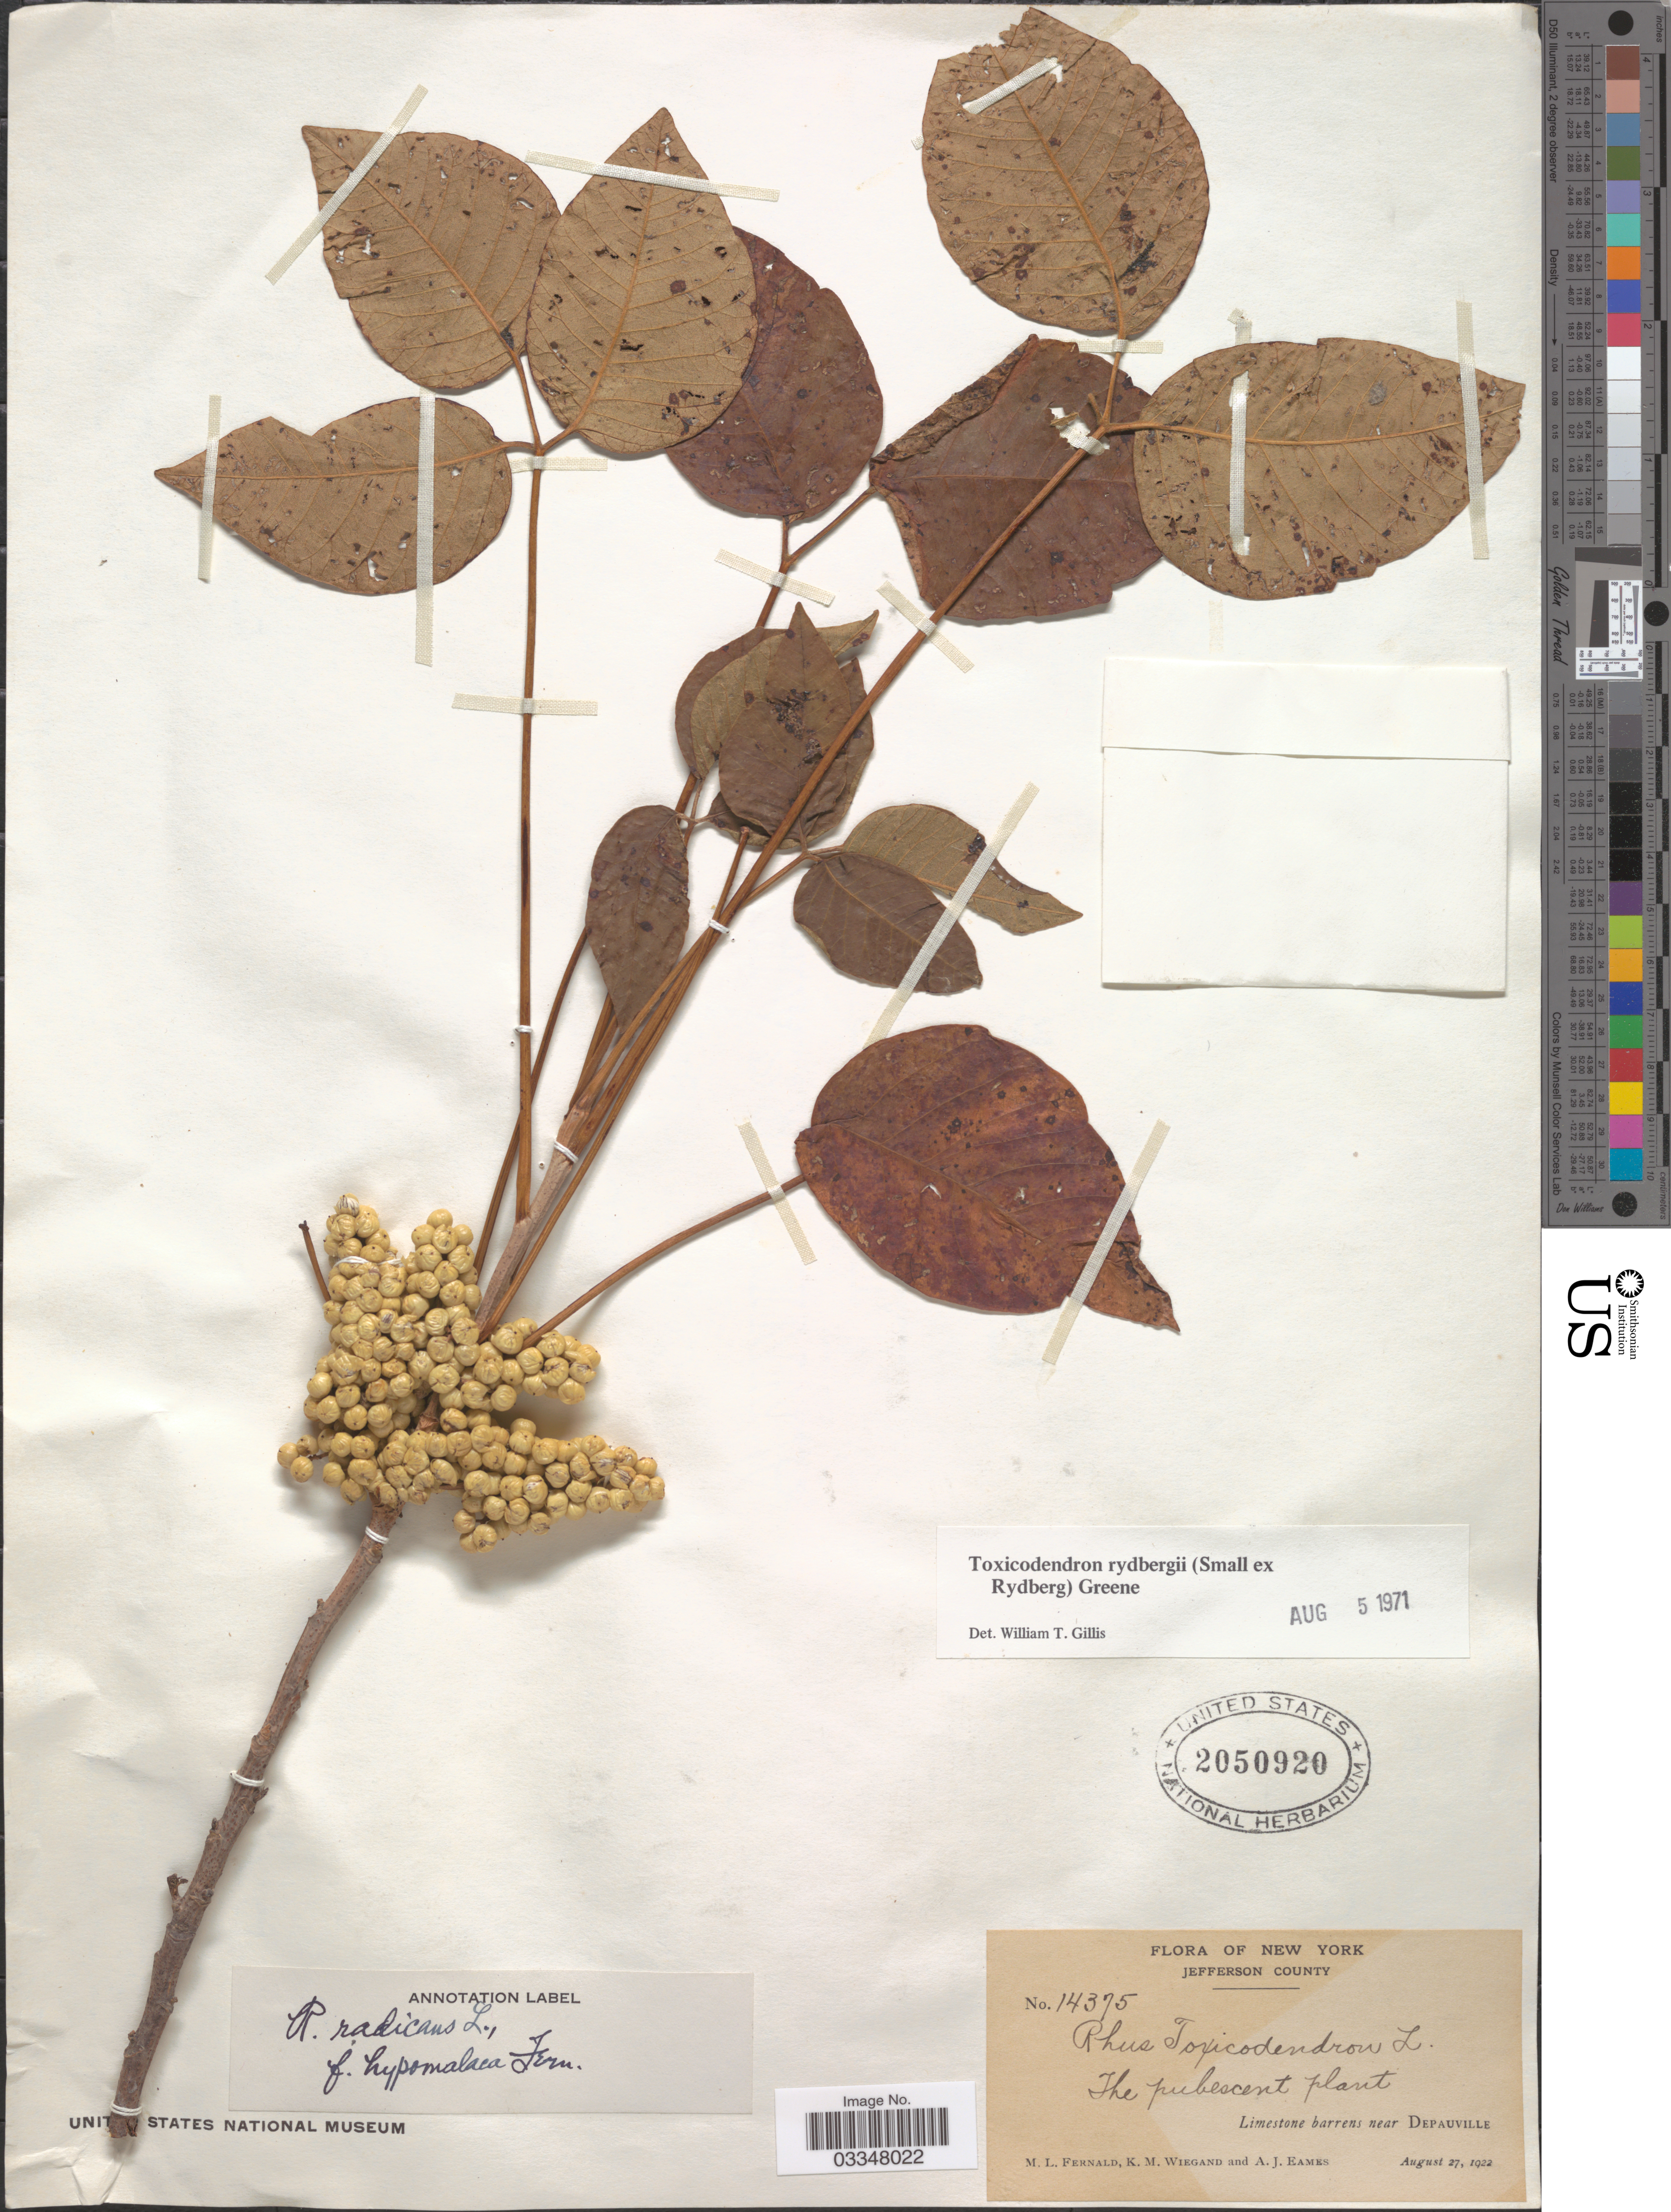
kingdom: Plantae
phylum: Tracheophyta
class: Magnoliopsida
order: Sapindales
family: Anacardiaceae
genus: Toxicodendron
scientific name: Toxicodendron radicans subsp. rydbergii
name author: (Small & Rydb.) Á. Löve & D. Löve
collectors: M. L. Fernald, K. M. Wiegand & A. J. Eames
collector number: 14375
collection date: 1922-08-27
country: United States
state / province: New York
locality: Jefferson County. Limestone barrens near Depauville.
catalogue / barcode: US 2050920